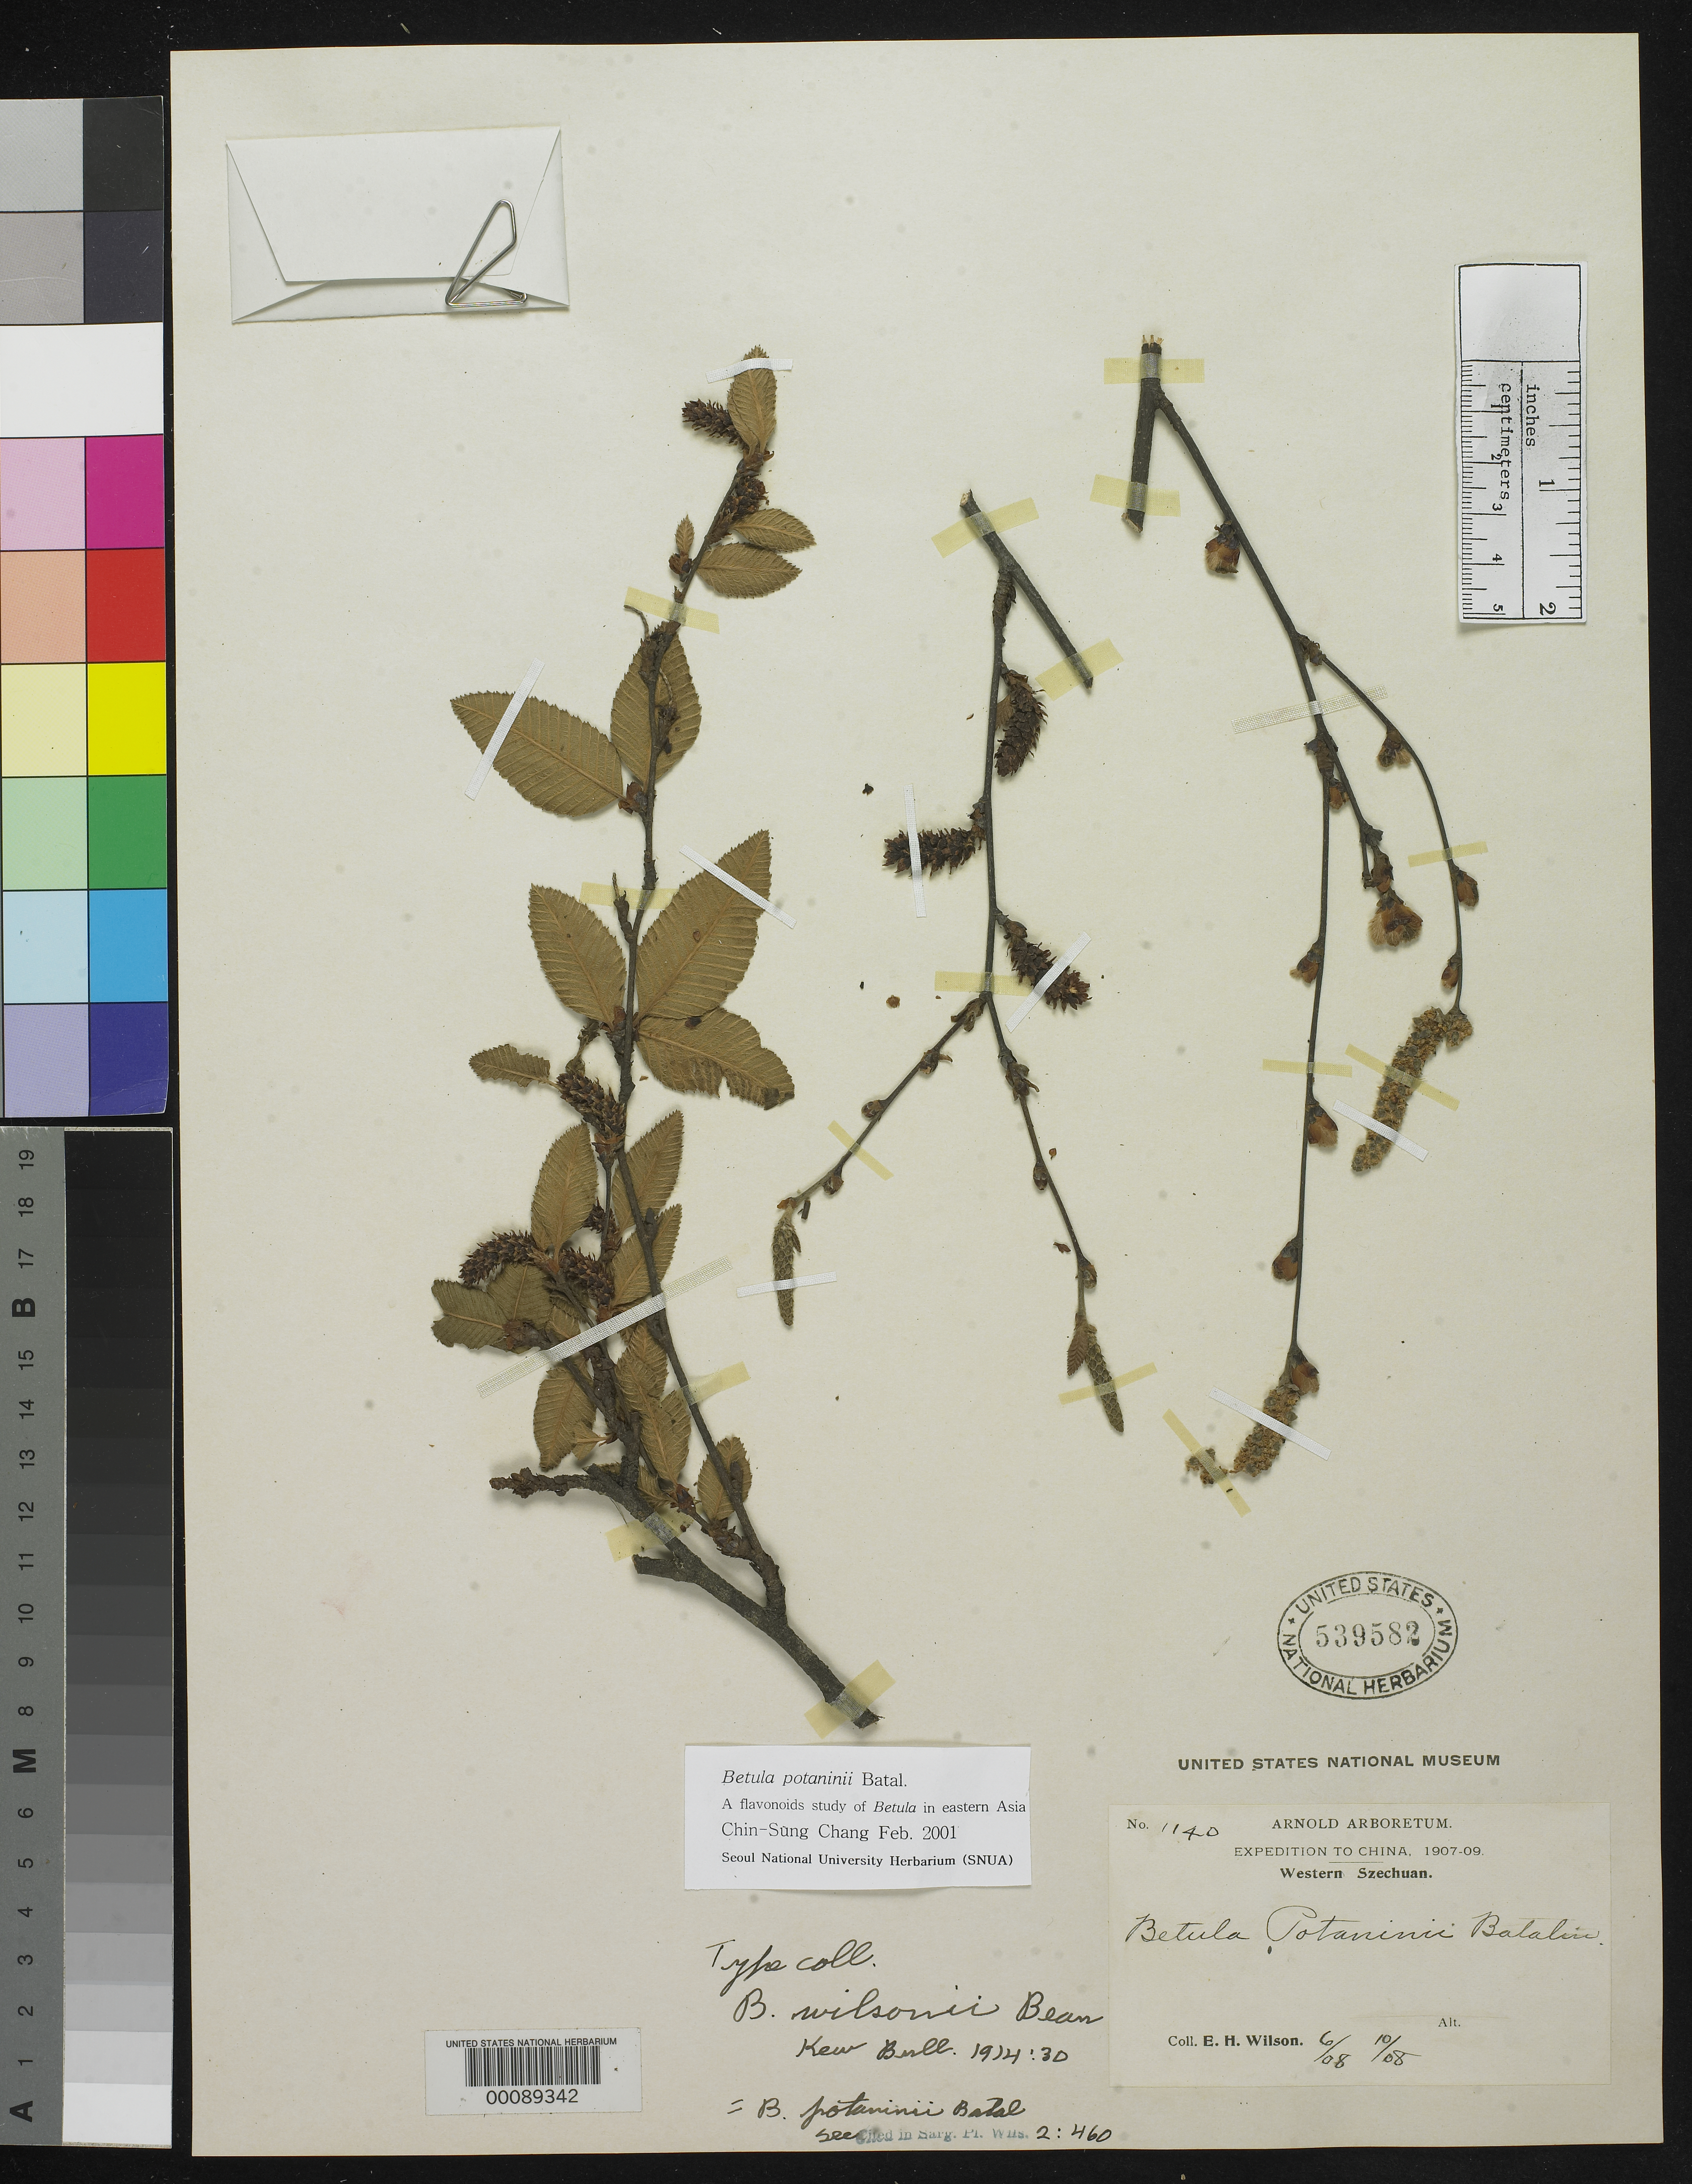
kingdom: Plantae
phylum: Tracheophyta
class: Magnoliopsida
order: Fagales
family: Betulaceae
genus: Betula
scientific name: Betula wilsonii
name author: Bean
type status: Isotype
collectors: E. H. Wilson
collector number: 1140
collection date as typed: Jun 1908 to -- Oct 1908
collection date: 1908-06/1908-10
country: China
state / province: Sichuan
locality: Wushan.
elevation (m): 2100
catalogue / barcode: US 539582